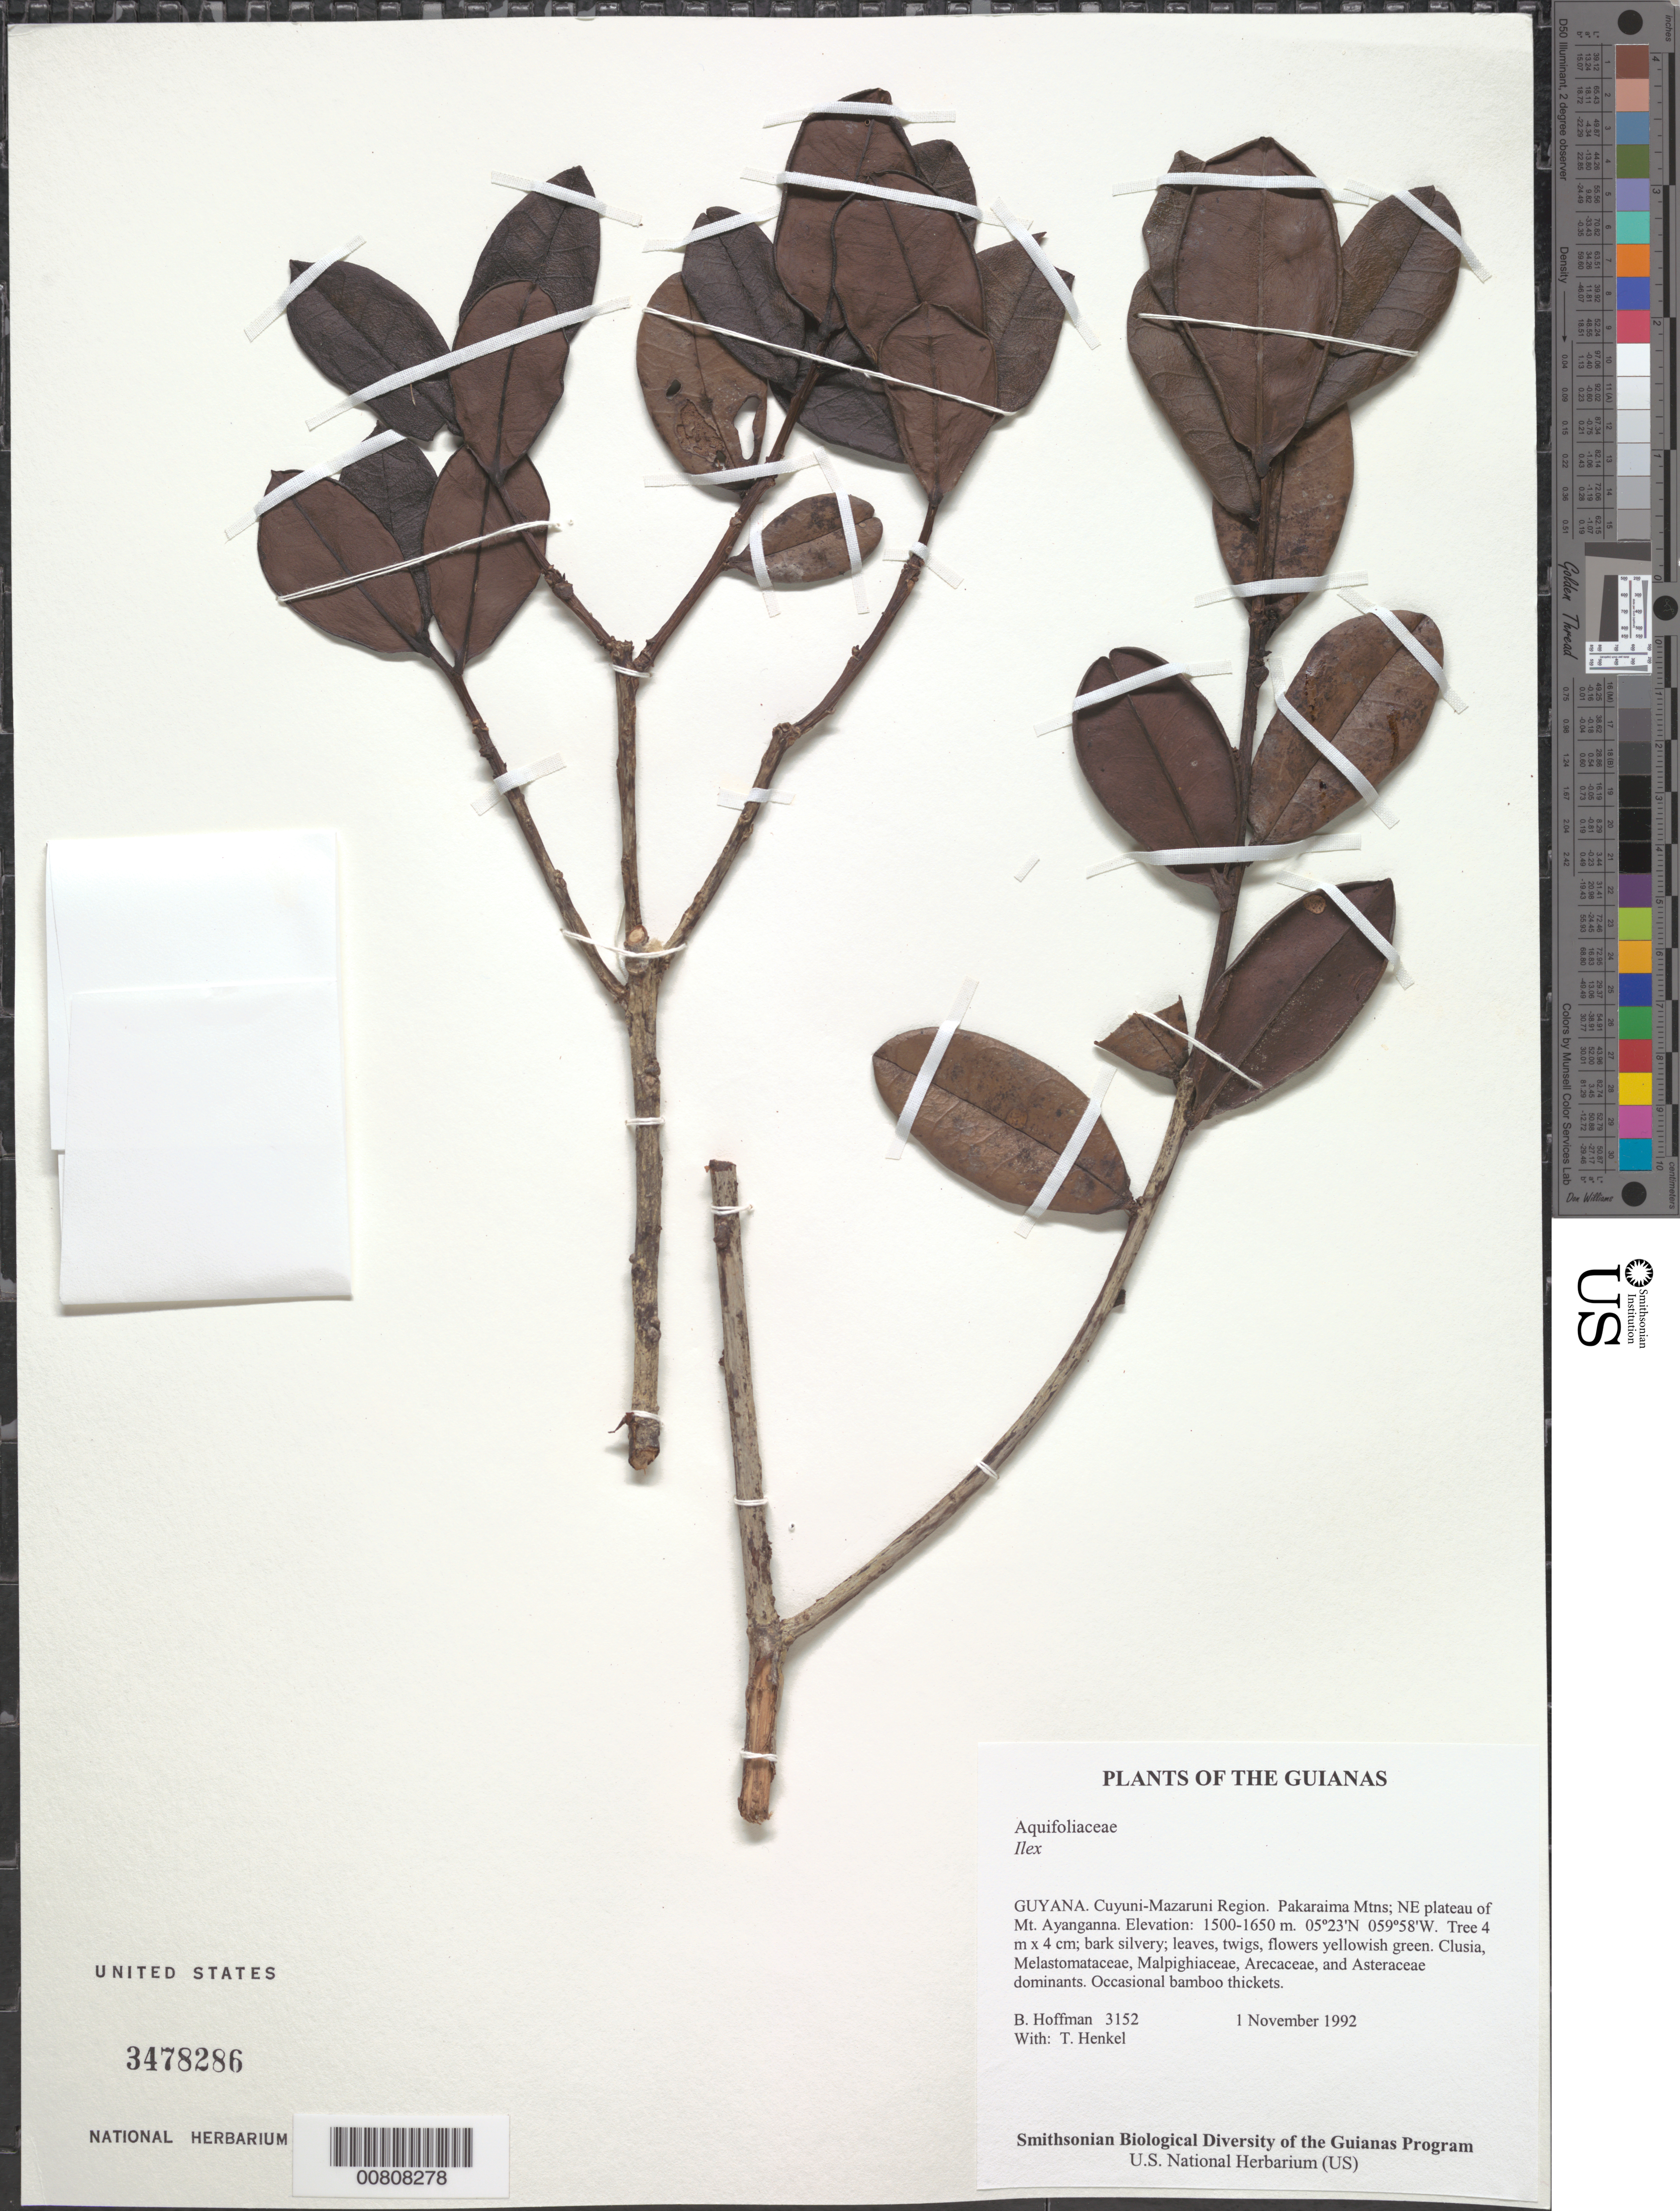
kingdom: Plantae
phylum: Tracheophyta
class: Magnoliopsida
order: Aquifoliales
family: Aquifoliaceae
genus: Ilex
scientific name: Ilex uaramae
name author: Edwin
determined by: Barriera, Gabrielle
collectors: B. Hoffman & T. Henkel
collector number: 3152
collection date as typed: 1 November 1992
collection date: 1992-11-01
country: Guyana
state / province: Cuyuni-Mazaruni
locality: Pakaraima Mountains; NE plateau of Mt. Ayanganna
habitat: Open scrub, trees to 8 m; moist slopes, small plateaus. Sandstone talus and boulders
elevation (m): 1500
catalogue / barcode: US 3478286